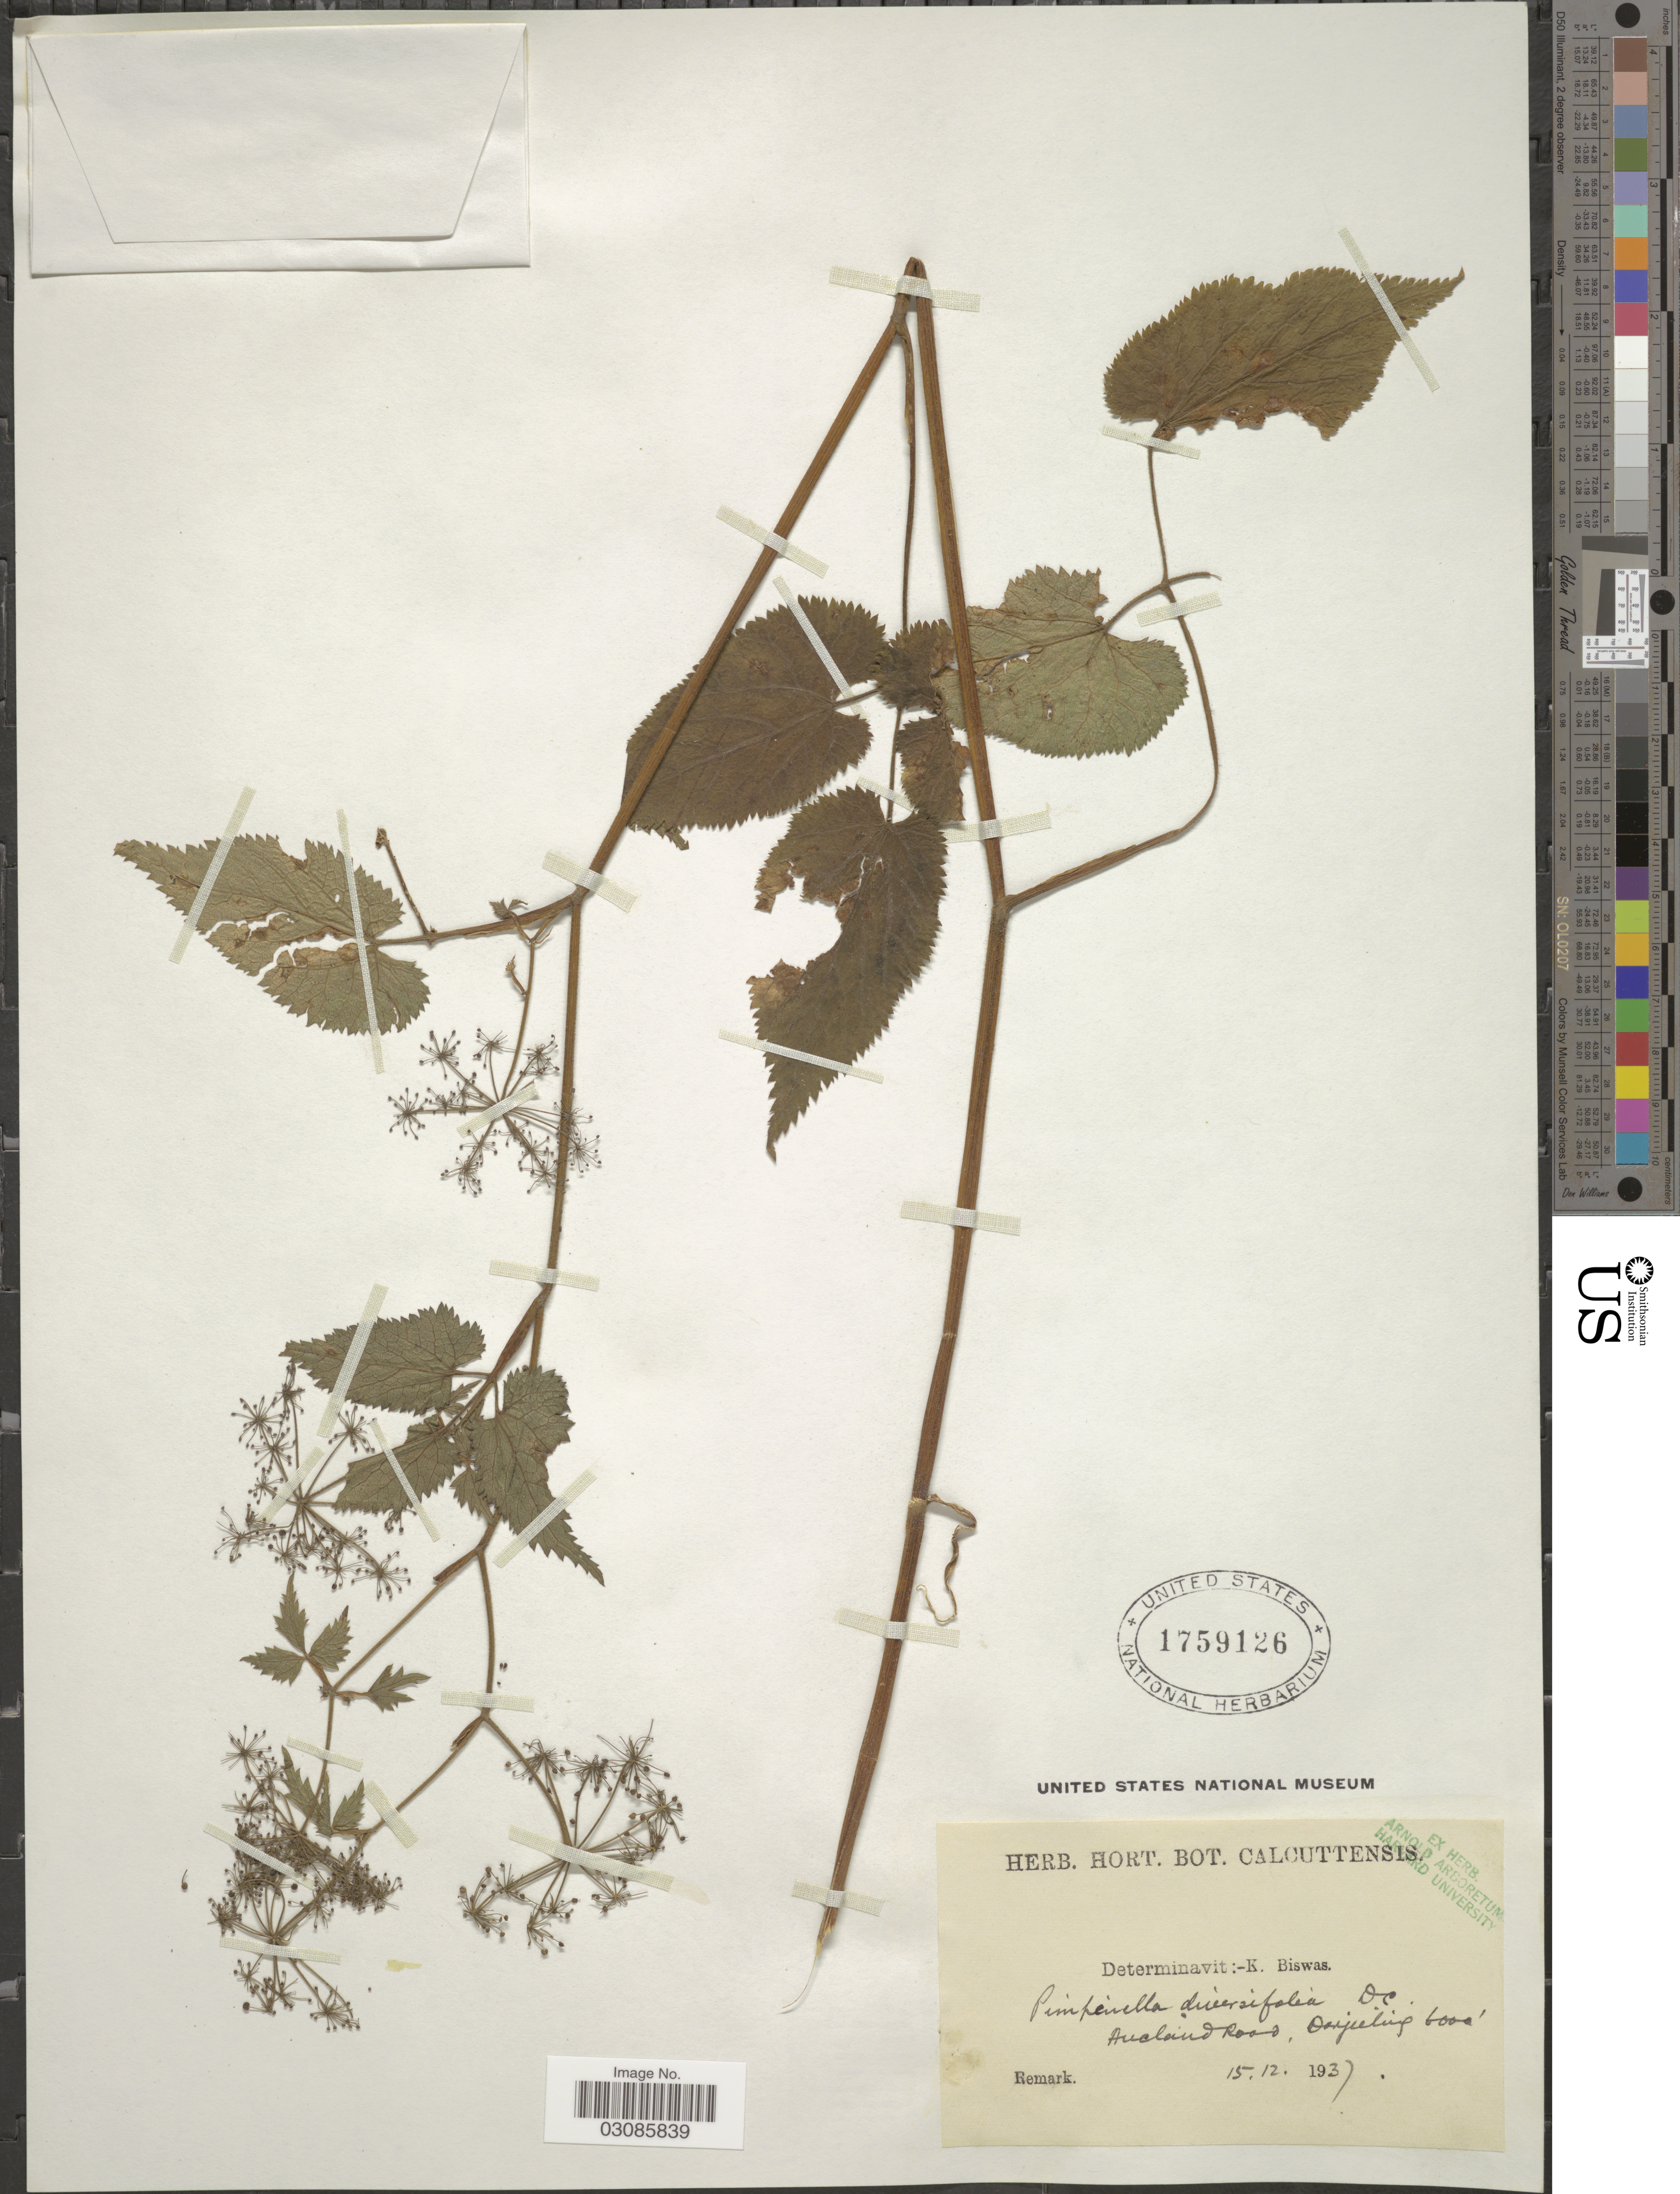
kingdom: Plantae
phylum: Tracheophyta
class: Magnoliopsida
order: Apiales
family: Apiaceae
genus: Pimpinella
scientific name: Pimpinella diversifolia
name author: DC.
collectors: ex Herb. Hort. Bot. Calcuttensis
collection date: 1937-12-15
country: India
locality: Aucland Road, Darjeeling.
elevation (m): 1829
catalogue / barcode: US 1759126